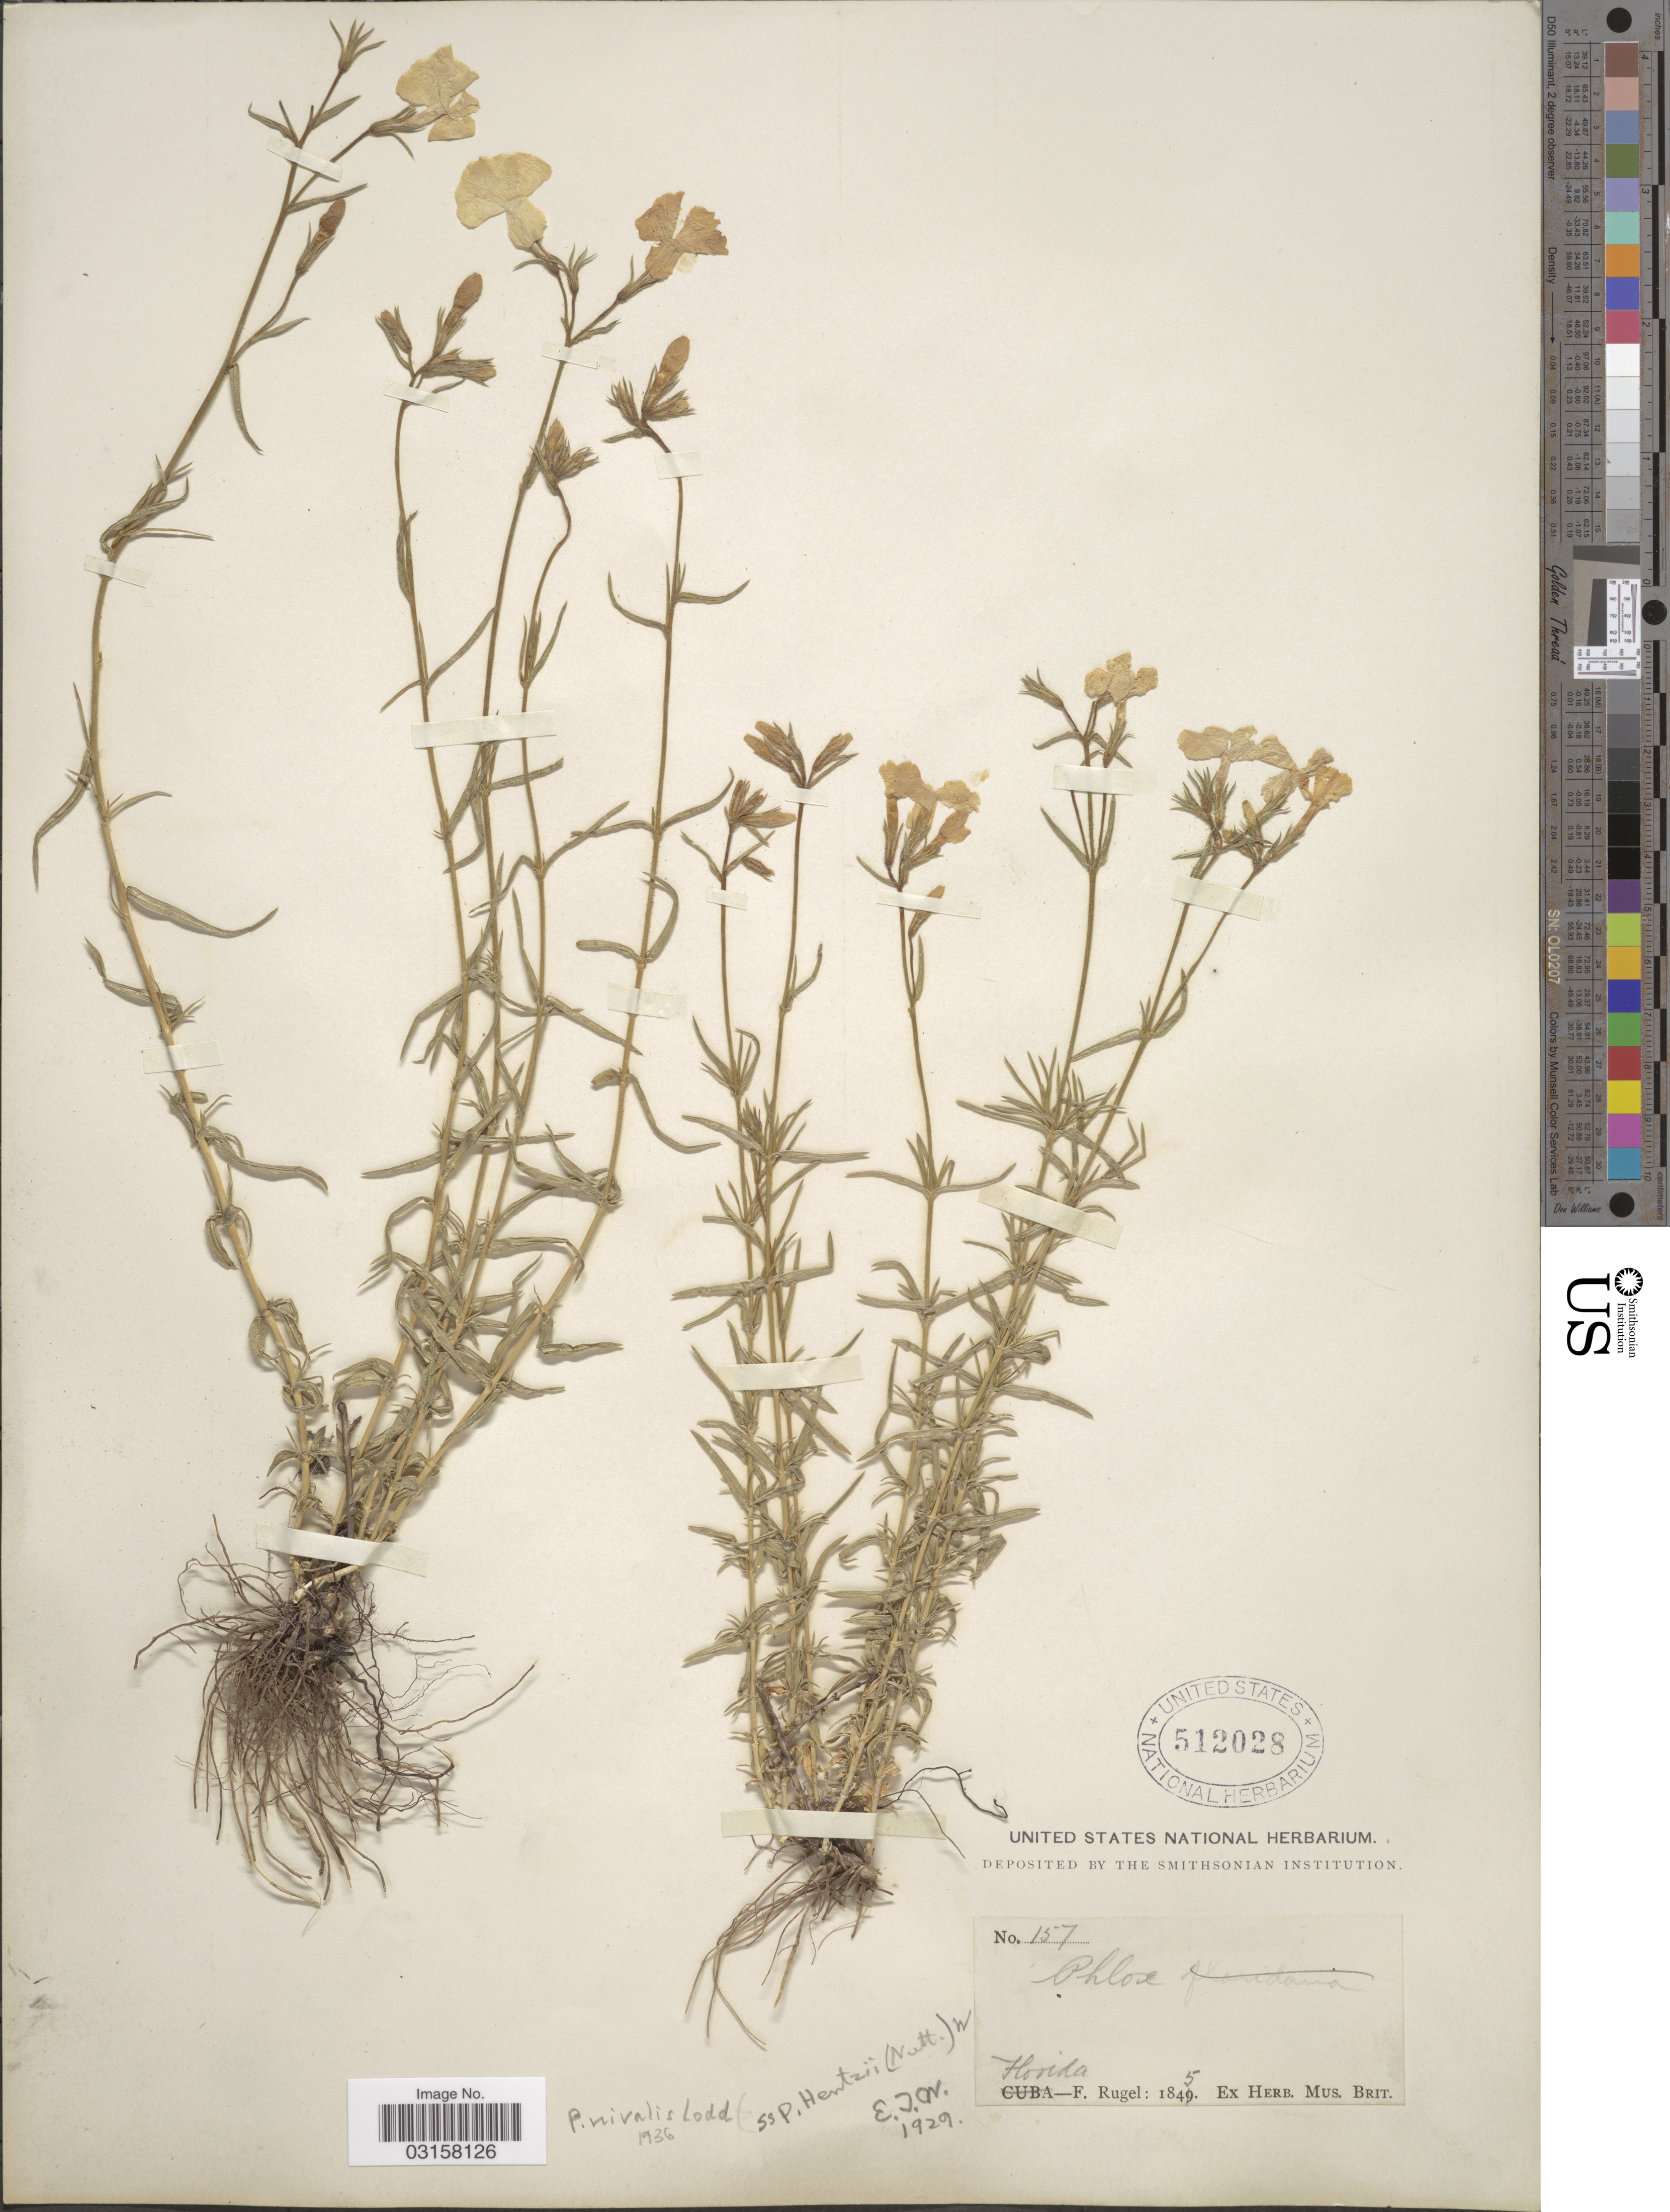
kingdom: Plantae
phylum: Tracheophyta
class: Magnoliopsida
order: Ericales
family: Polemoniaceae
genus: Phlox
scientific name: Phlox nivalis subsp. nivalis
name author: Lodd. ex Sweet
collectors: F. Rugel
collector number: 157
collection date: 1845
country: United States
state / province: Florida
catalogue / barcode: US 512028